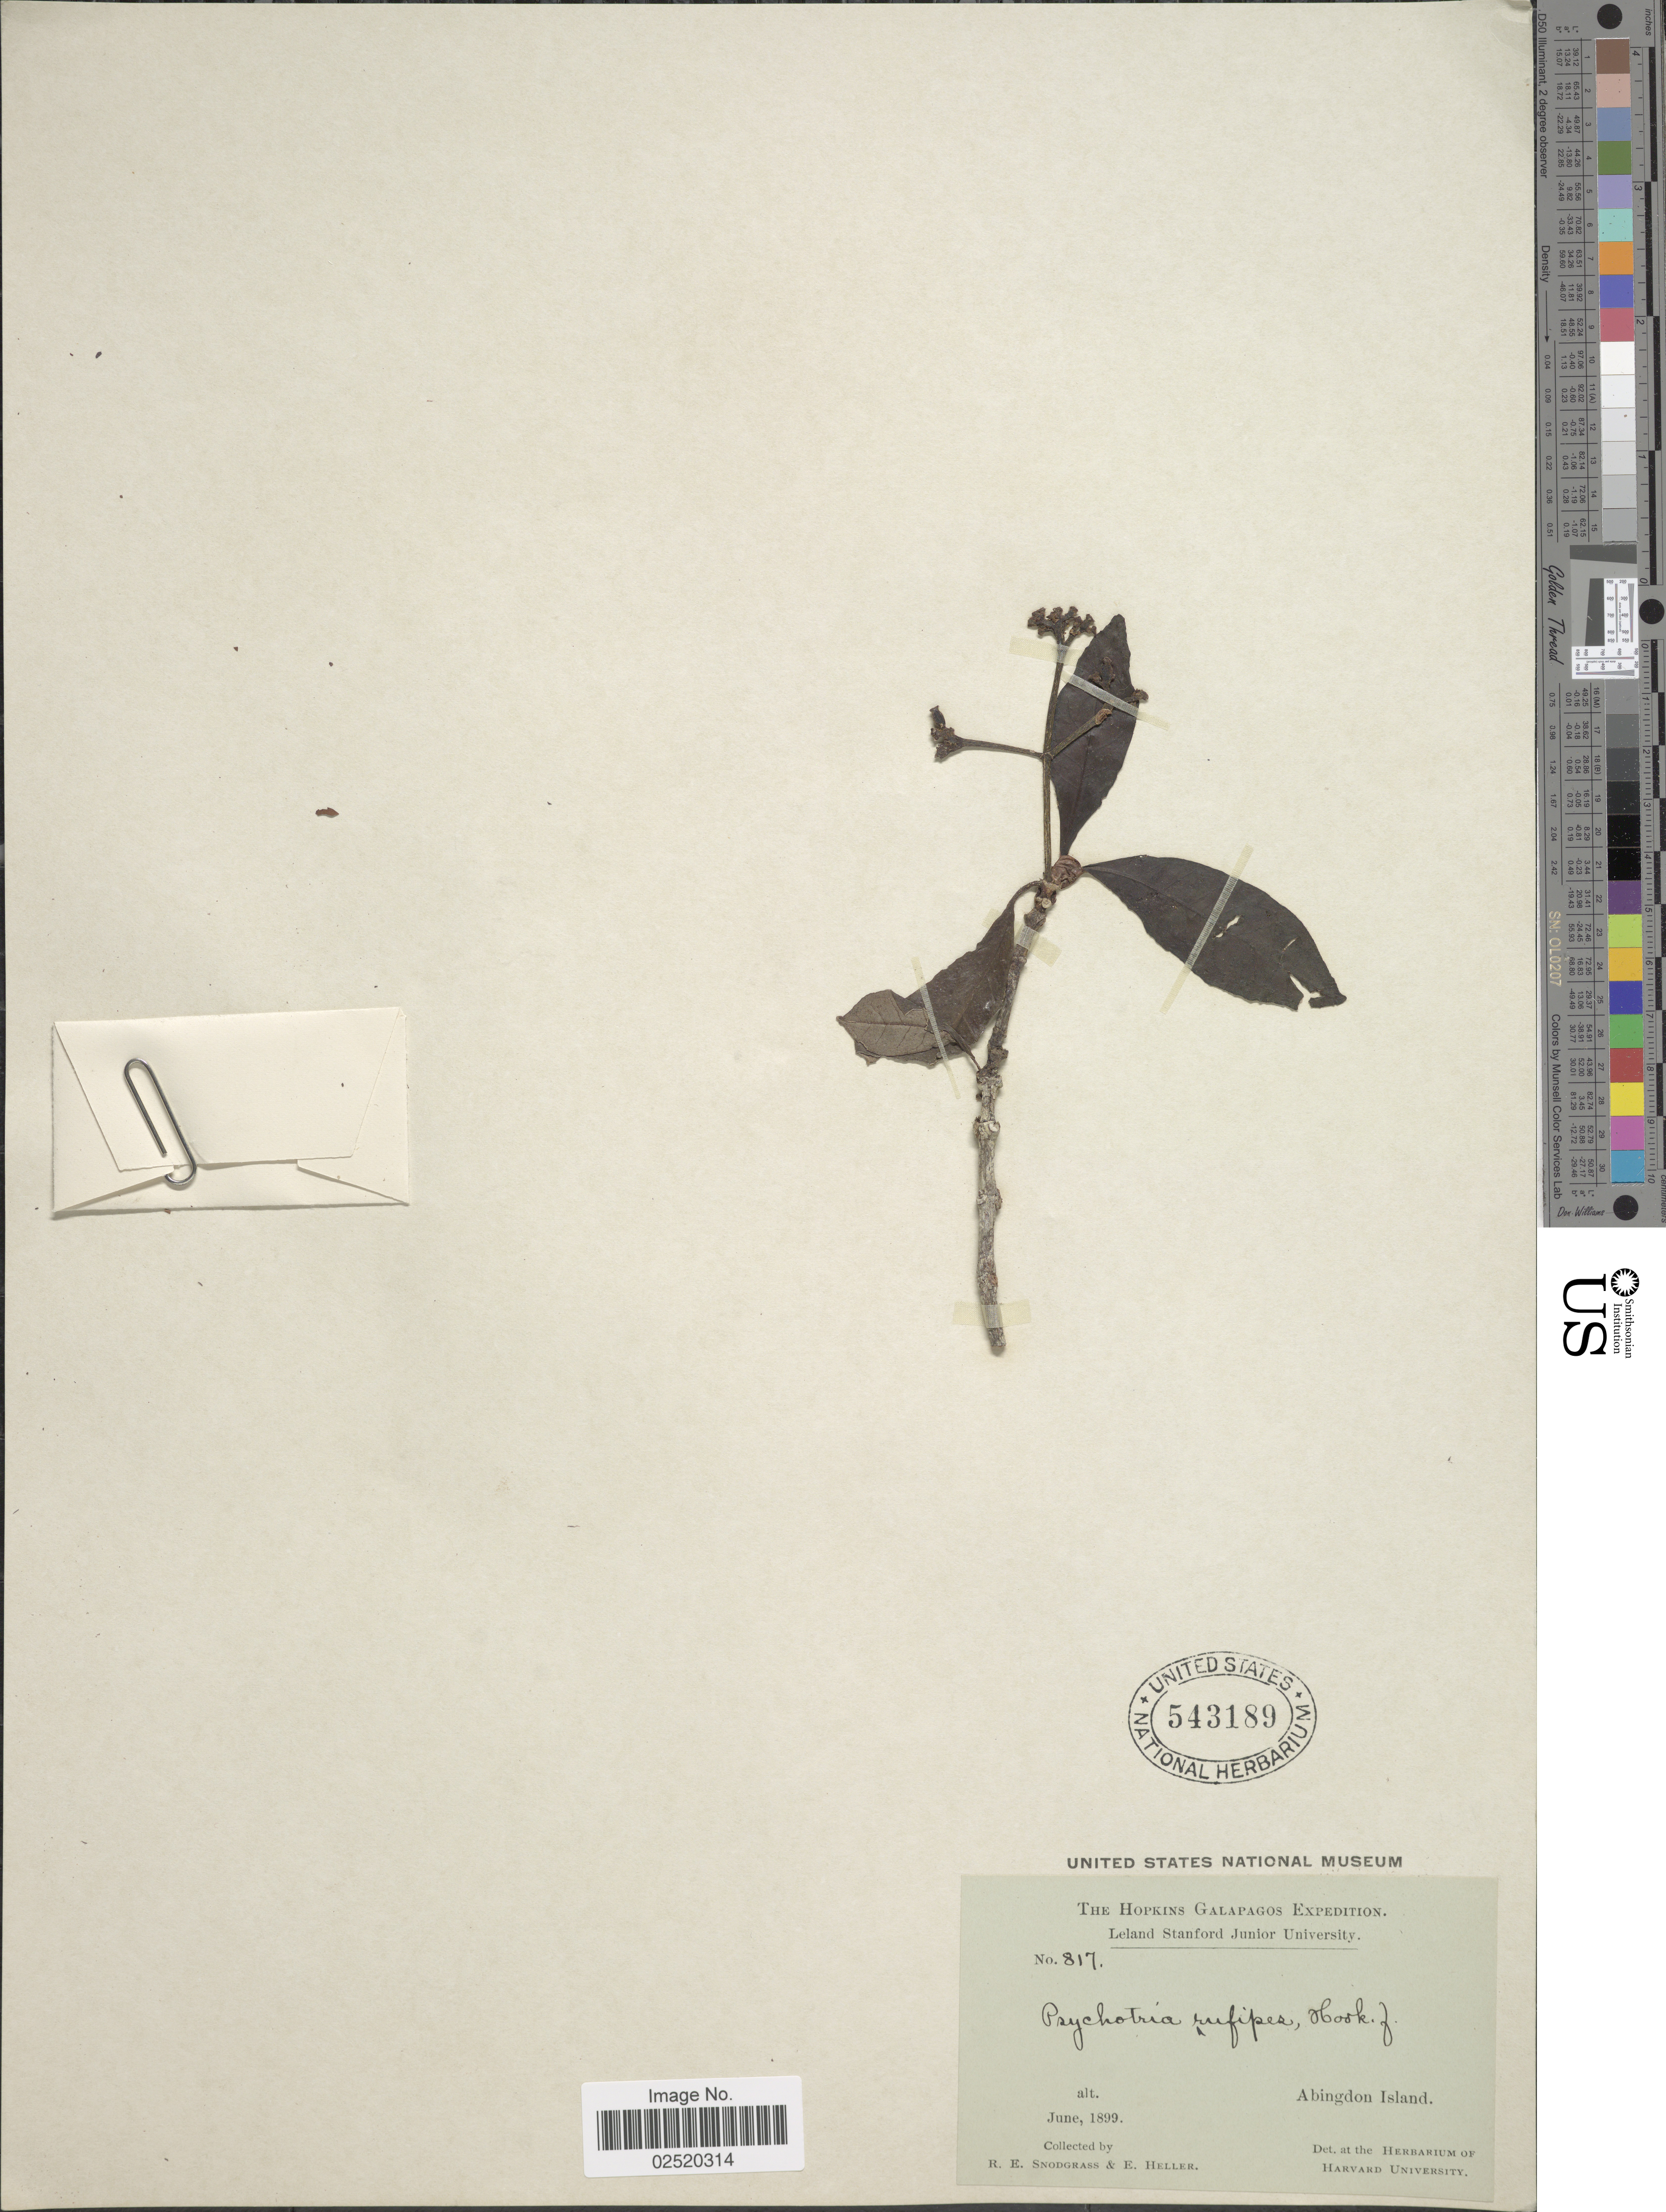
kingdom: Plantae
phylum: Tracheophyta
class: Magnoliopsida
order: Gentianales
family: Rubiaceae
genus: Psychotria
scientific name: Psychotria rufipes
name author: Hook. f.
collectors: R. E. Snodgrass & E. Heller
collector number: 817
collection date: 1899-06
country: Ecuador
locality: The Hopkins Galapagos, Abingdon Island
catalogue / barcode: US 543189